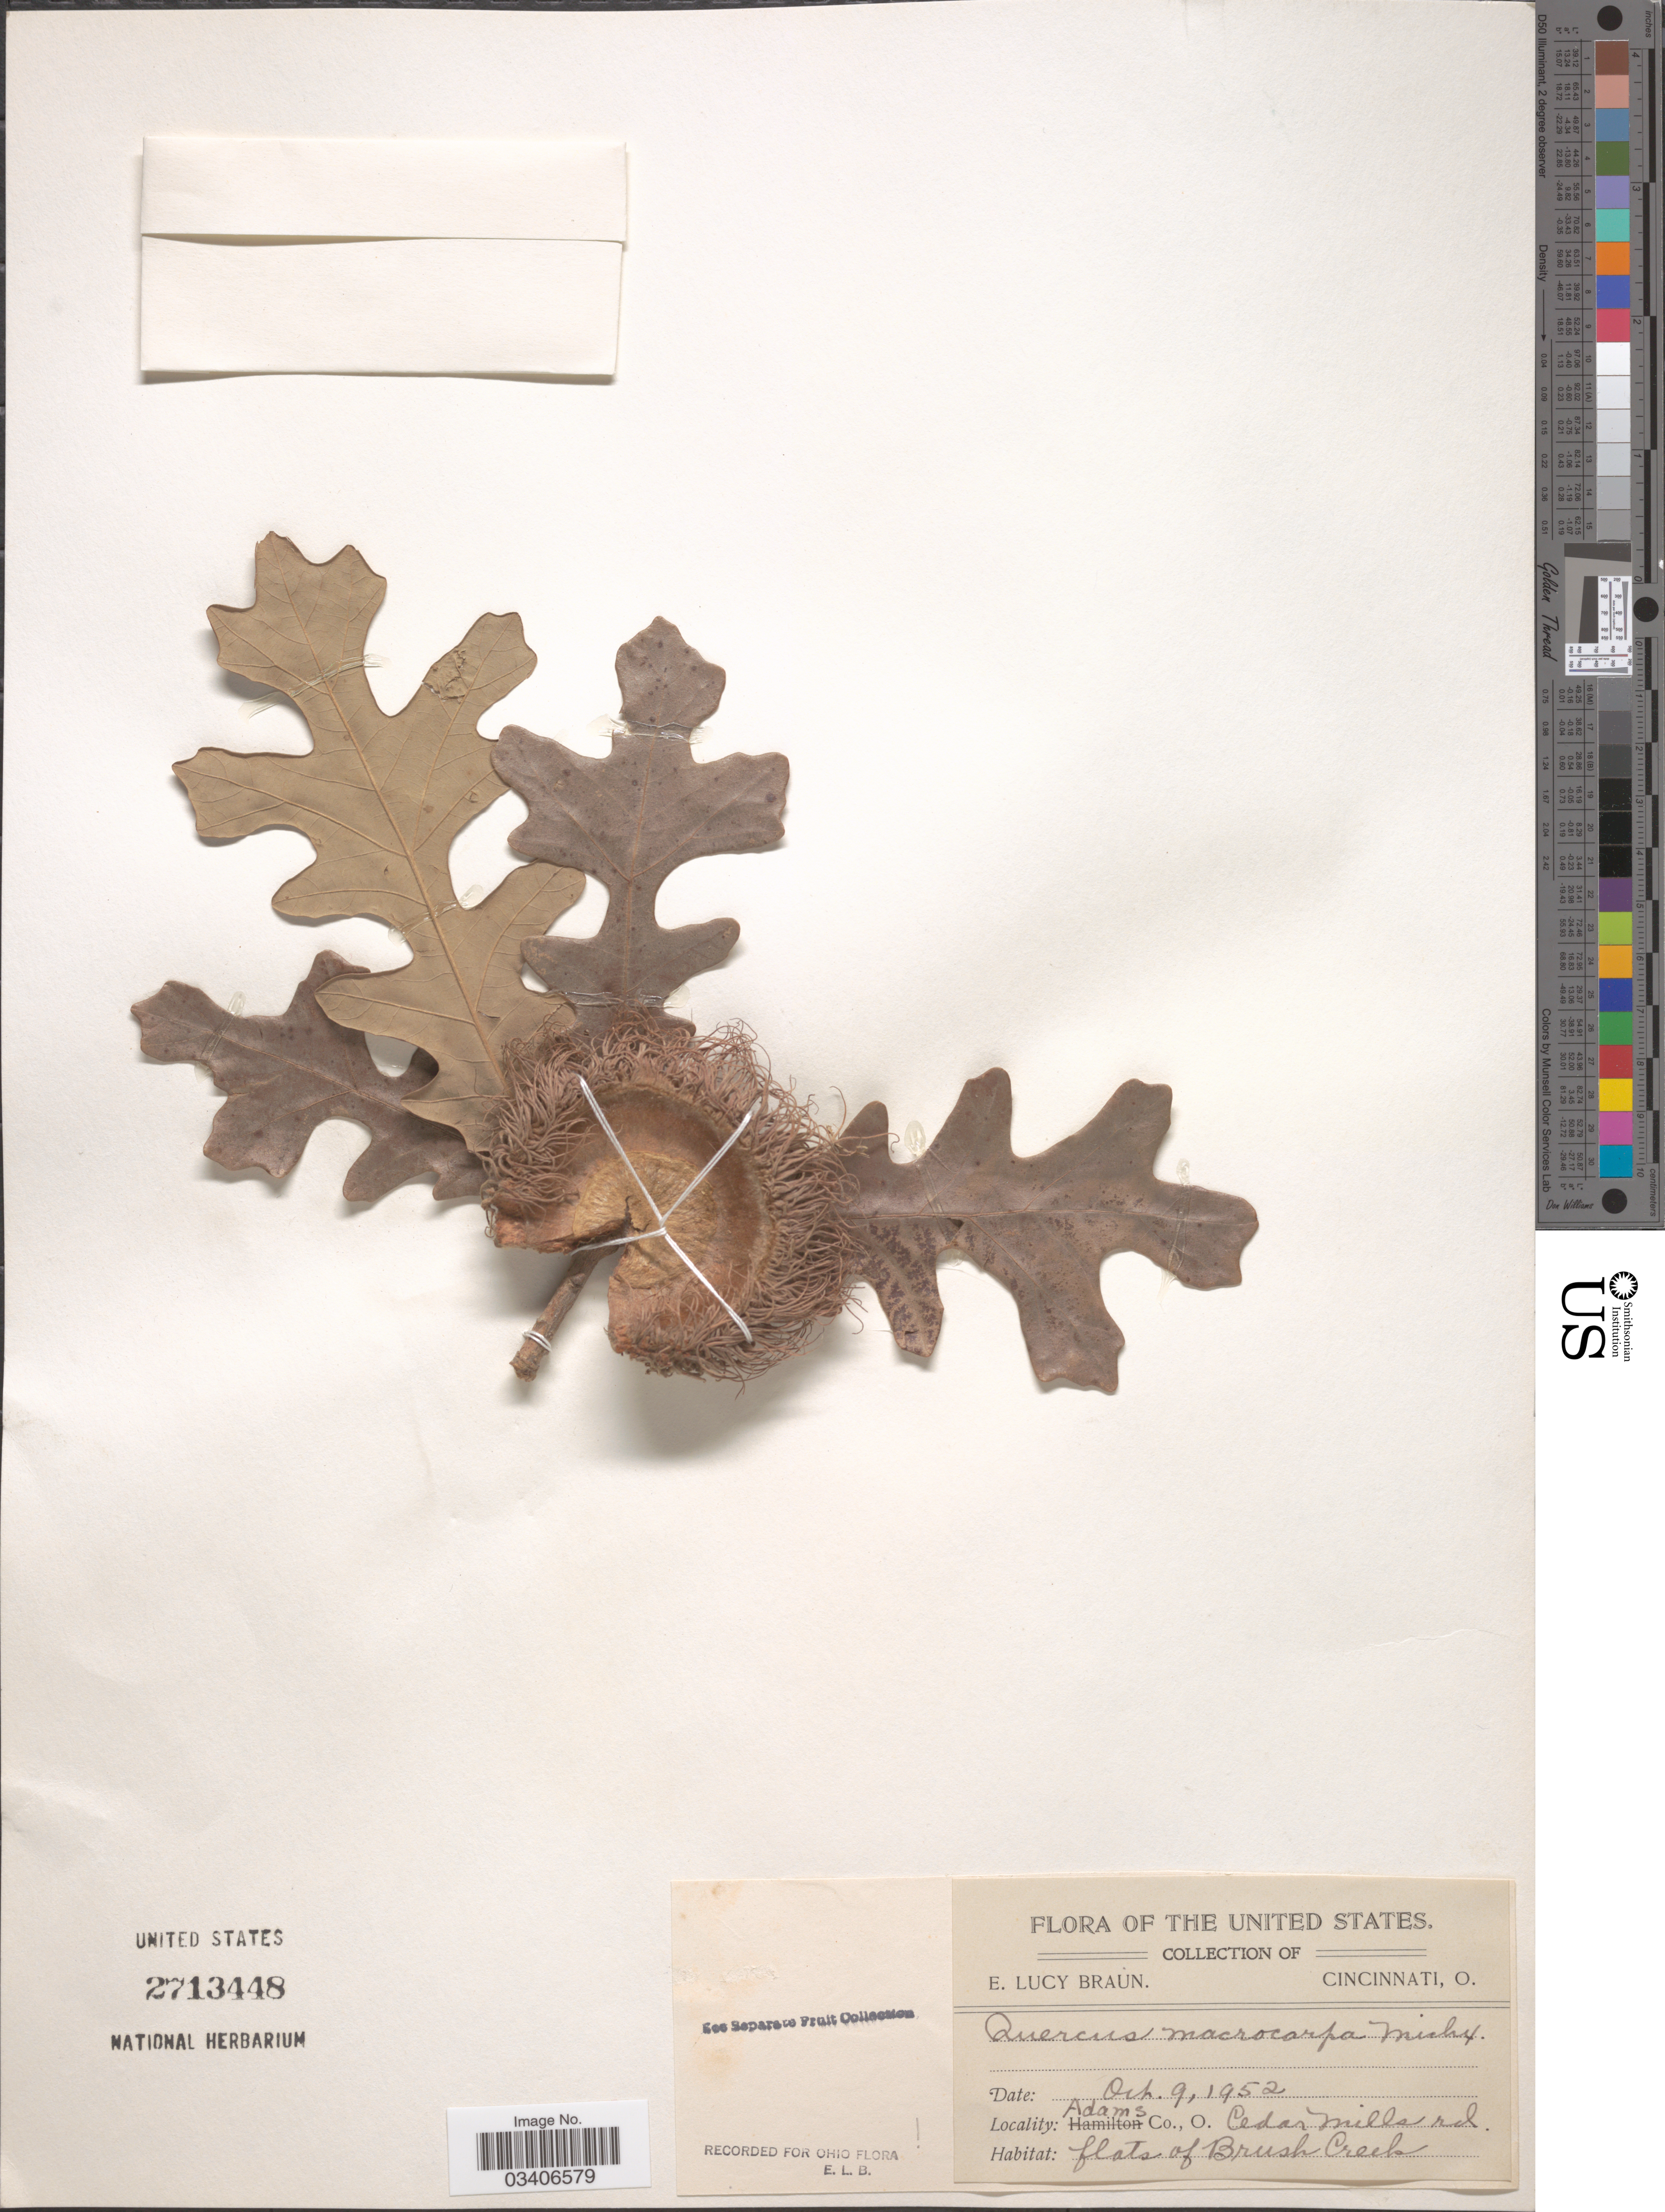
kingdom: Plantae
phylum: Tracheophyta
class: Magnoliopsida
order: Fagales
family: Fagaceae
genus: Quercus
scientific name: Quercus macrocarpa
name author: Michx.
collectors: E. L. Braun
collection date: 1952-10-09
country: United States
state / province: Ohio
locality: Adams Co., Cedar Mills rd. flats of Brush Creek.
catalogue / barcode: US 2713448